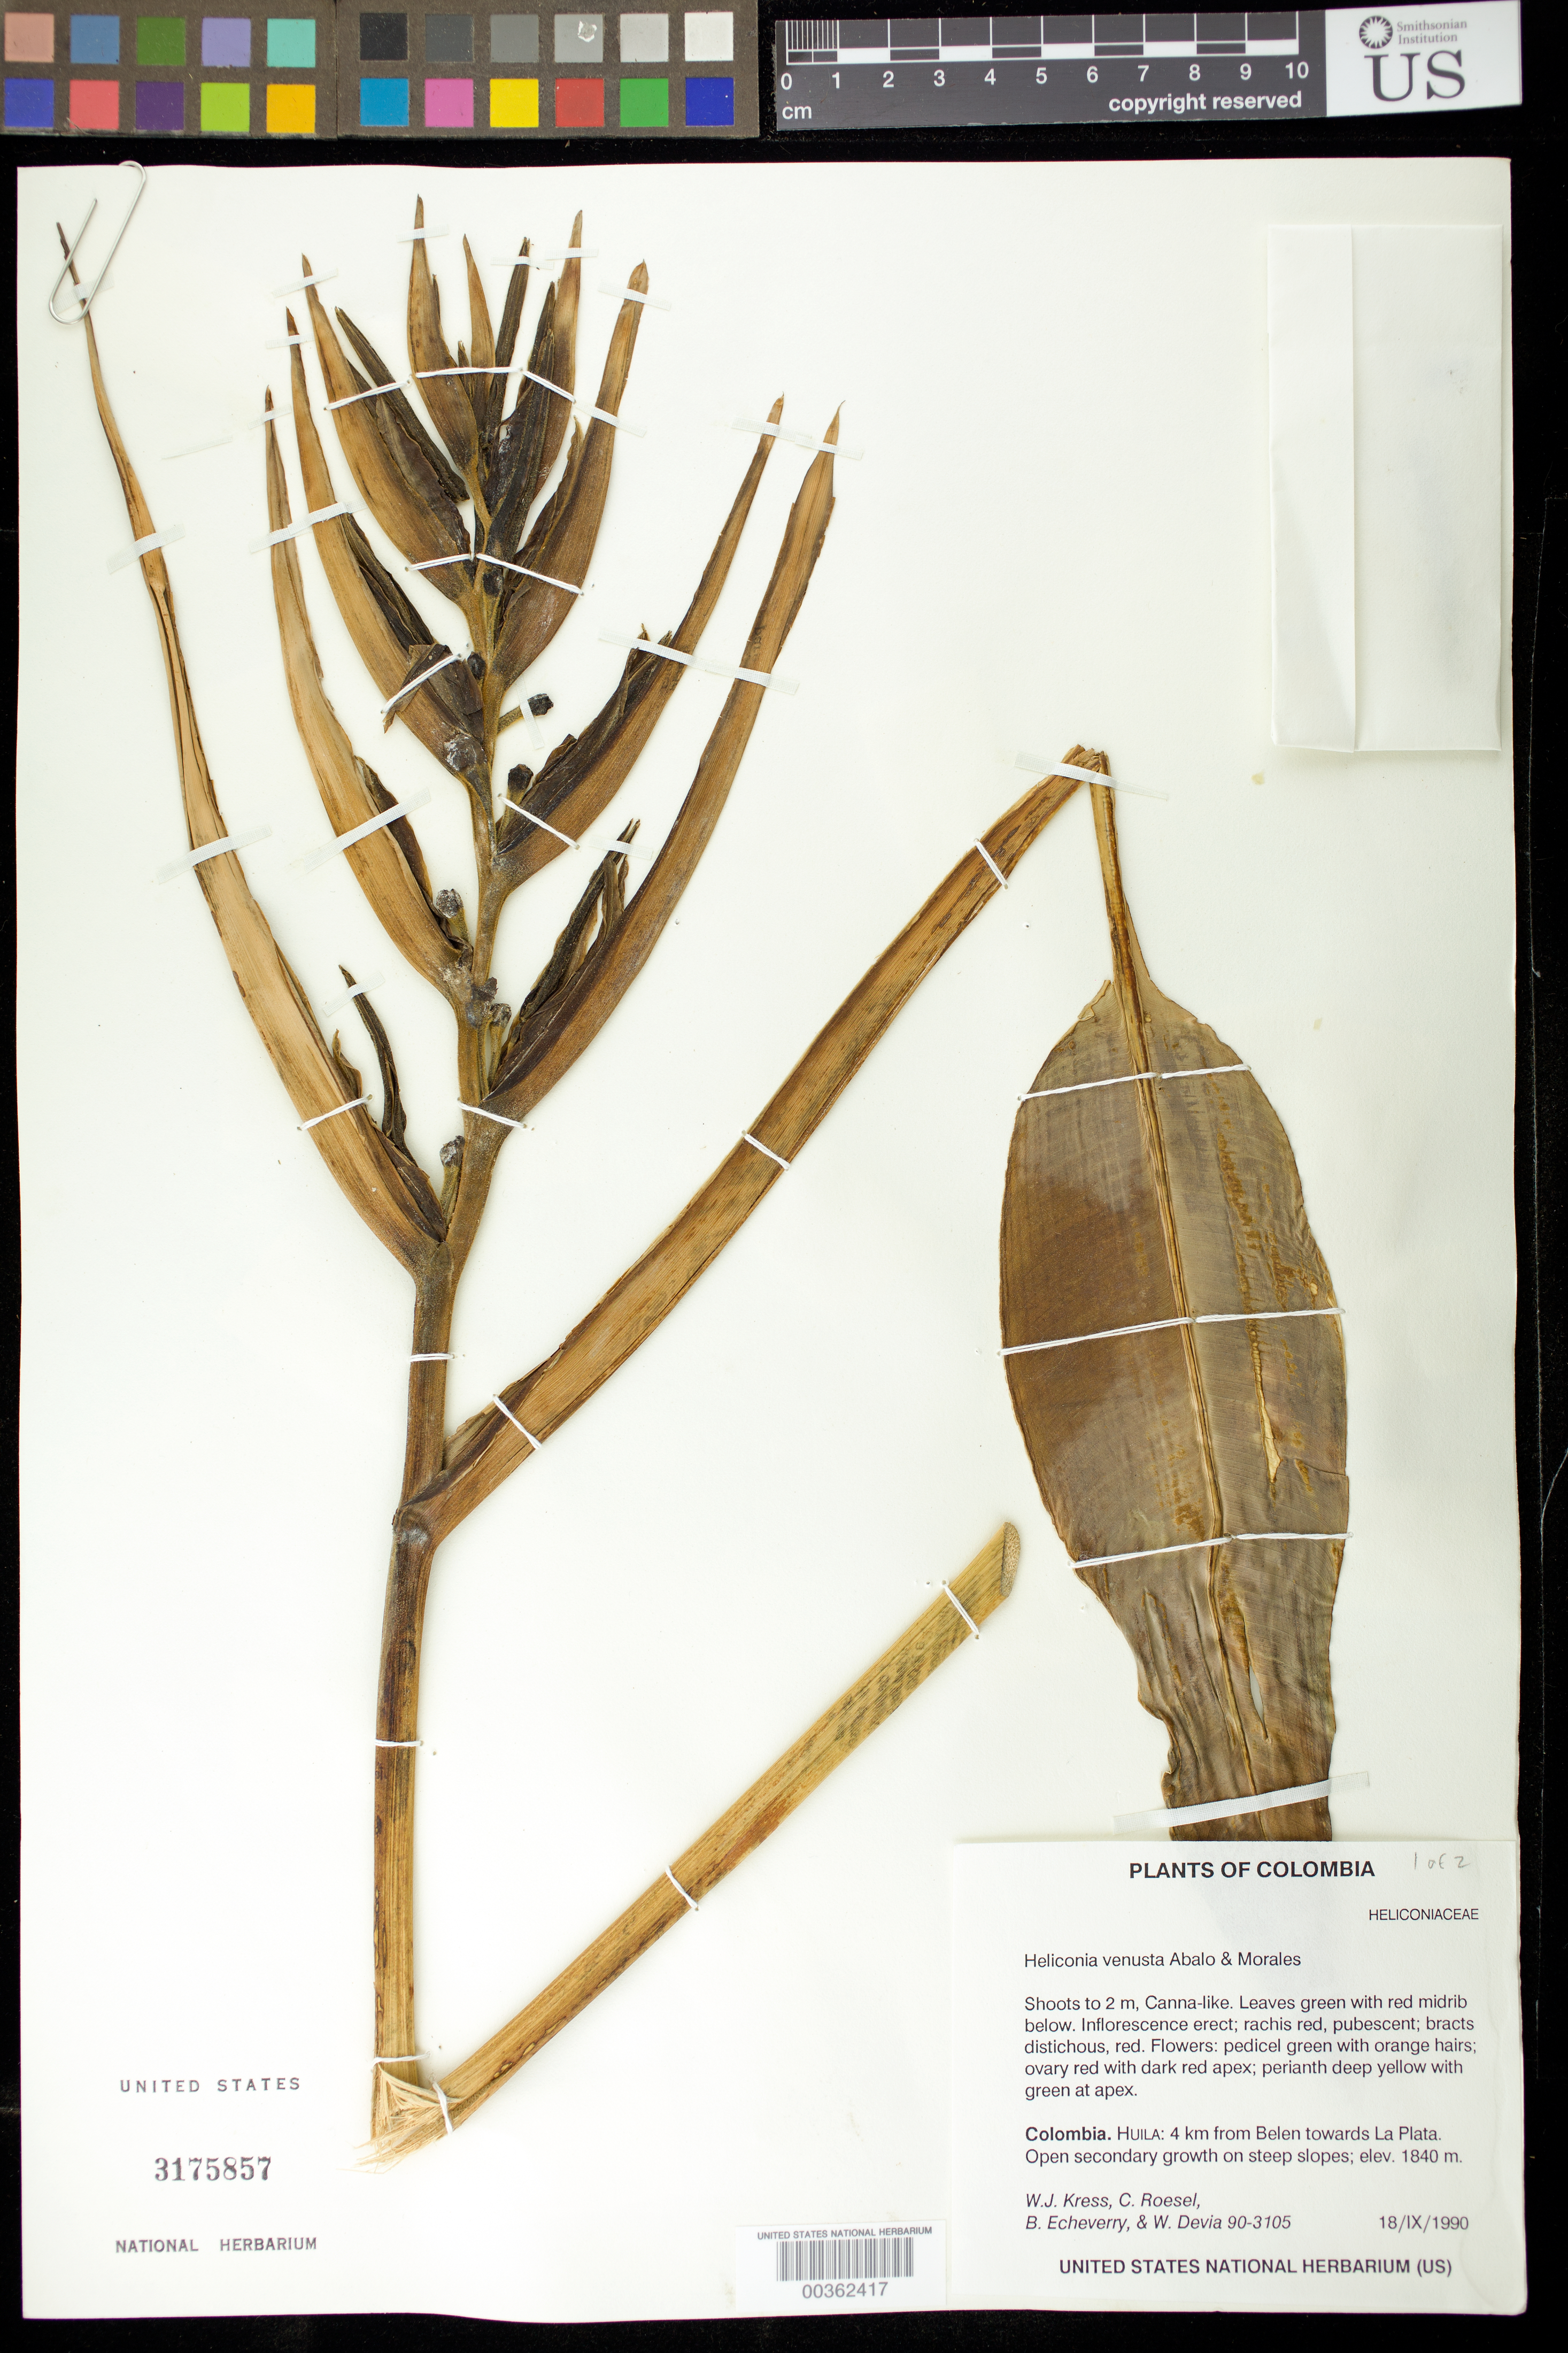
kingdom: Plantae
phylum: Tracheophyta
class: Liliopsida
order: Zingiberales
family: Heliconiaceae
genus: Heliconia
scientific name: Heliconia venusta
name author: Abalo & G. Morales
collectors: W. J. Kress, C. S. Roesel, B. Echeverry & W. Devia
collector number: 90-3105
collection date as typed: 18 Sep 1990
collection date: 1990-09-18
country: Colombia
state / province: Huila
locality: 4 km from Belem towards la Plata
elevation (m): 1840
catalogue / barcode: US 3175857